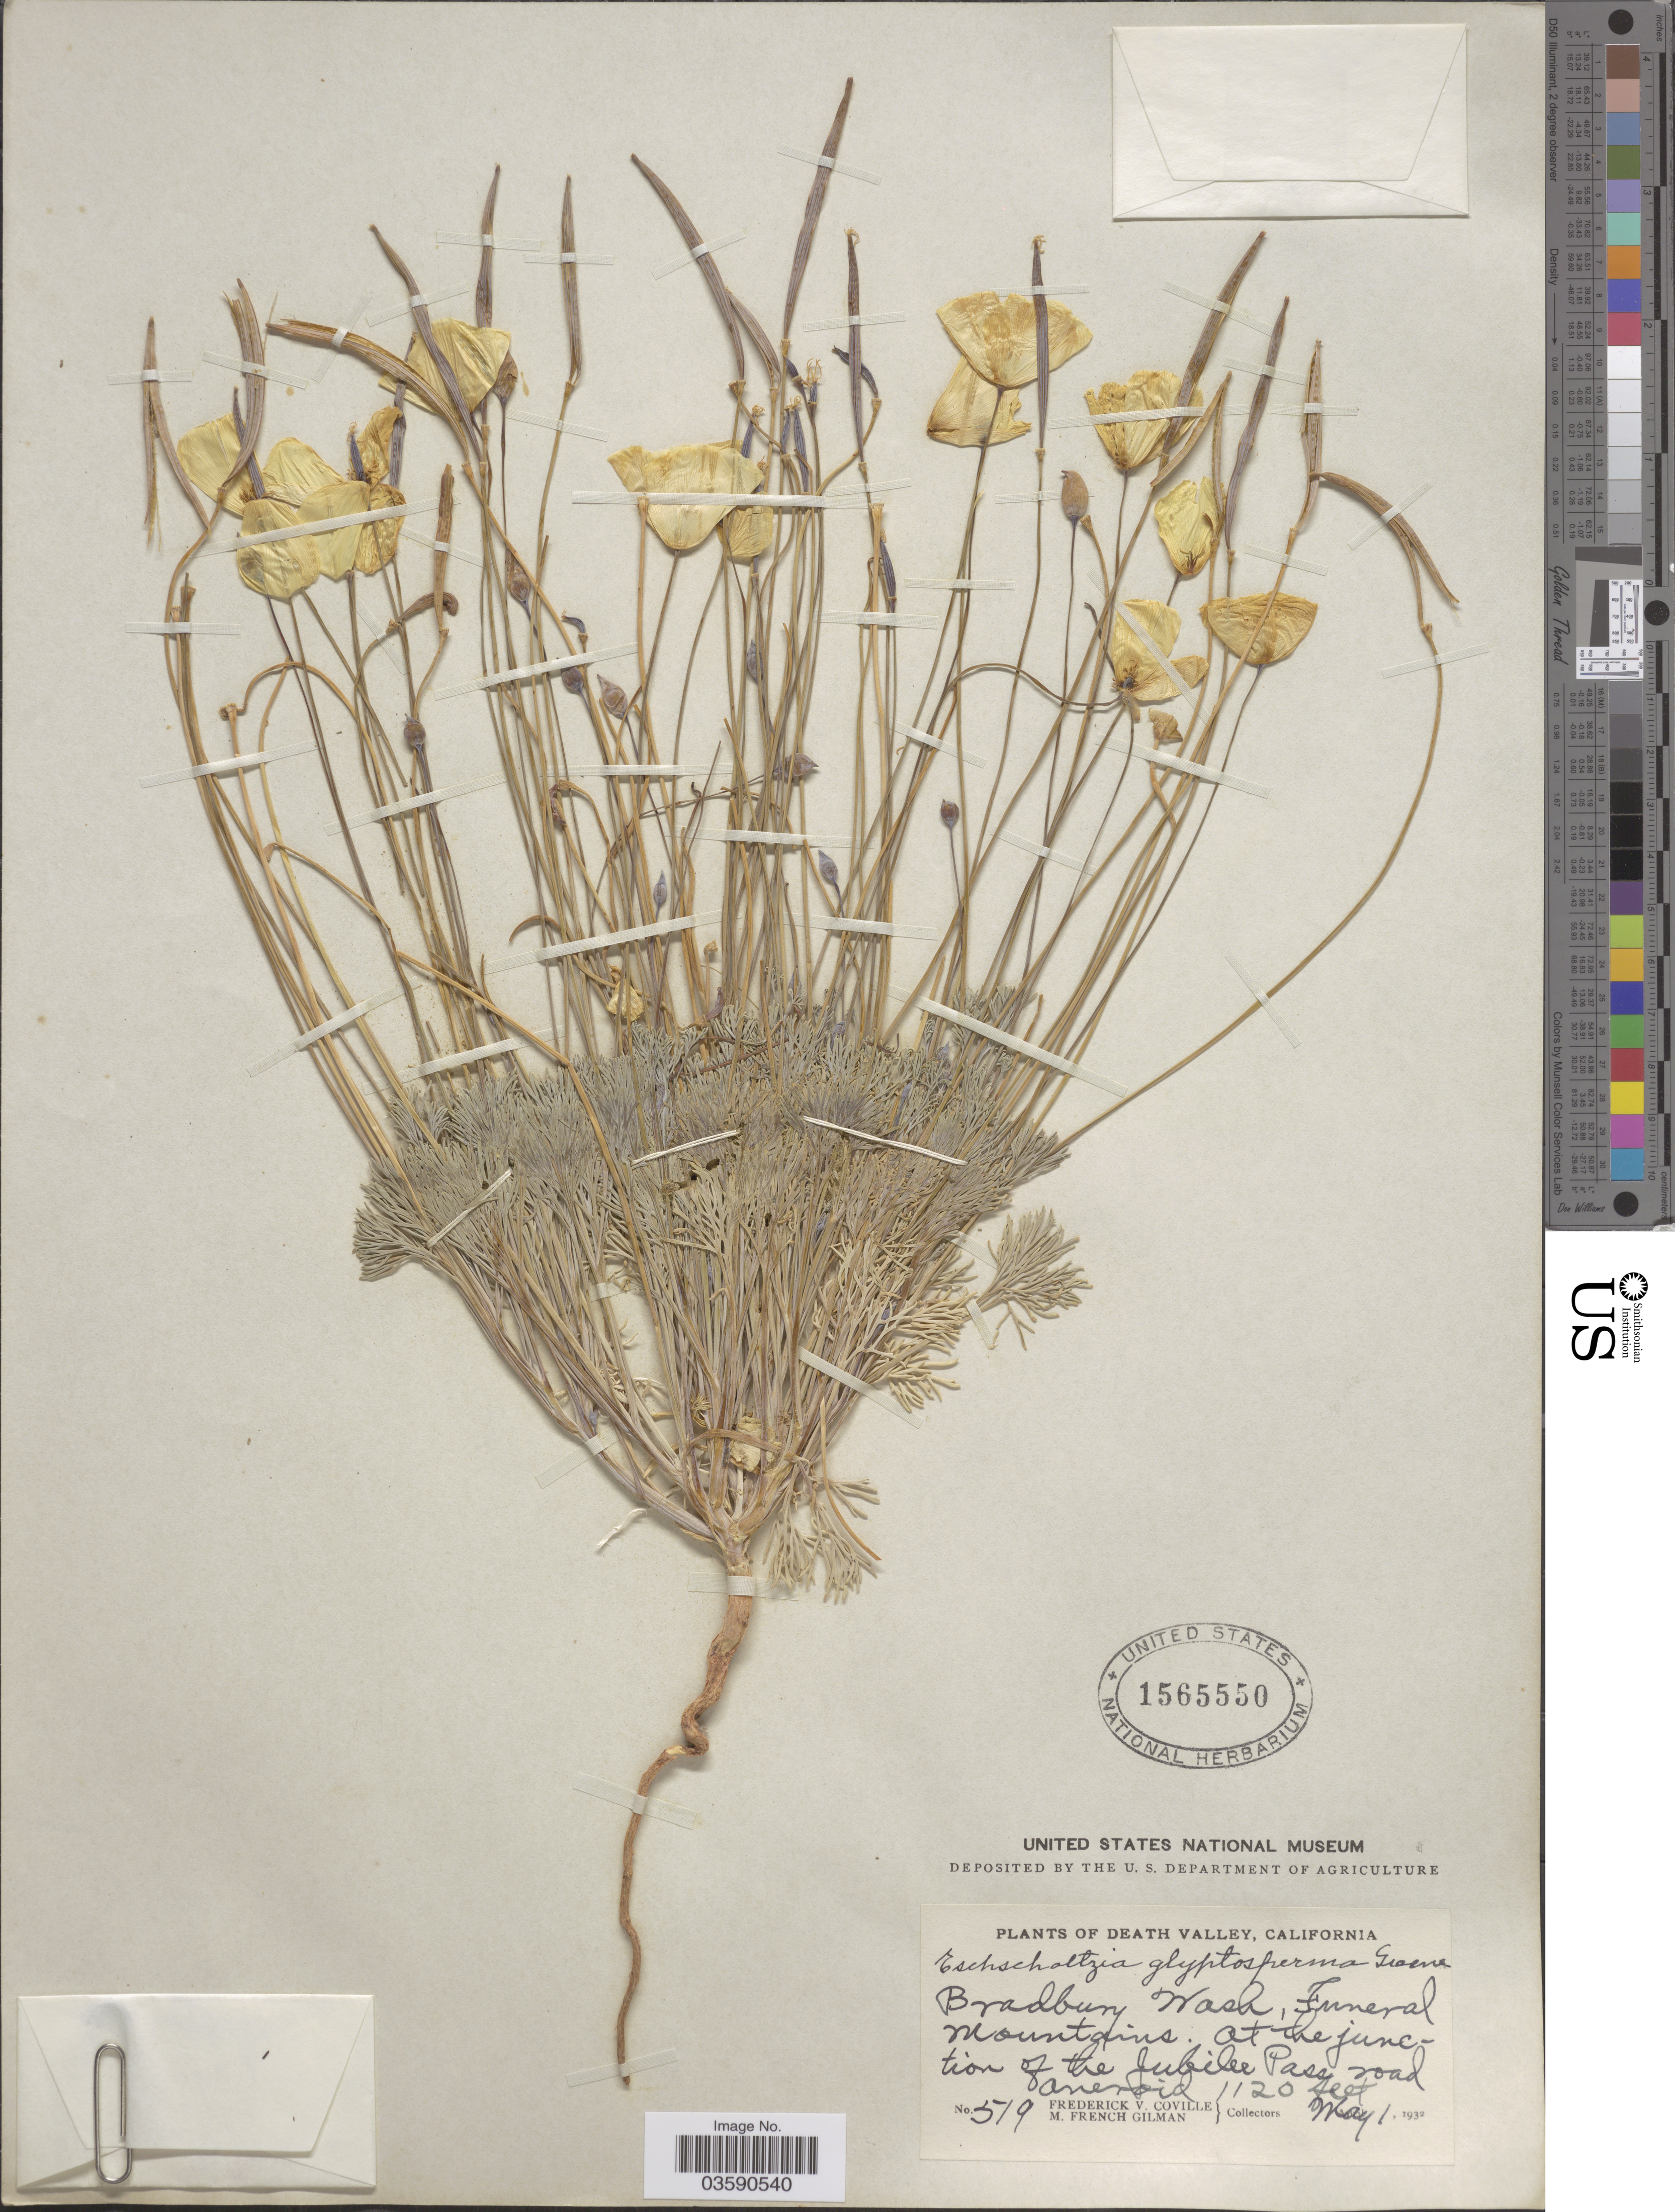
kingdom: Plantae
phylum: Tracheophyta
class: Magnoliopsida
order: Ranunculales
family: Papaveraceae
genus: Eschscholzia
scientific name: Eschscholzia glyptosperma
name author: Greene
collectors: F. V. Coville & M. F. Gilman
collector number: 519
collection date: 1932-05-01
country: United States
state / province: California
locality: Death Valley. Bradbury Wash, Funeral Mountains. At the junction of the Jubilee Pass road aneroid.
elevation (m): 341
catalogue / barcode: US 1565550